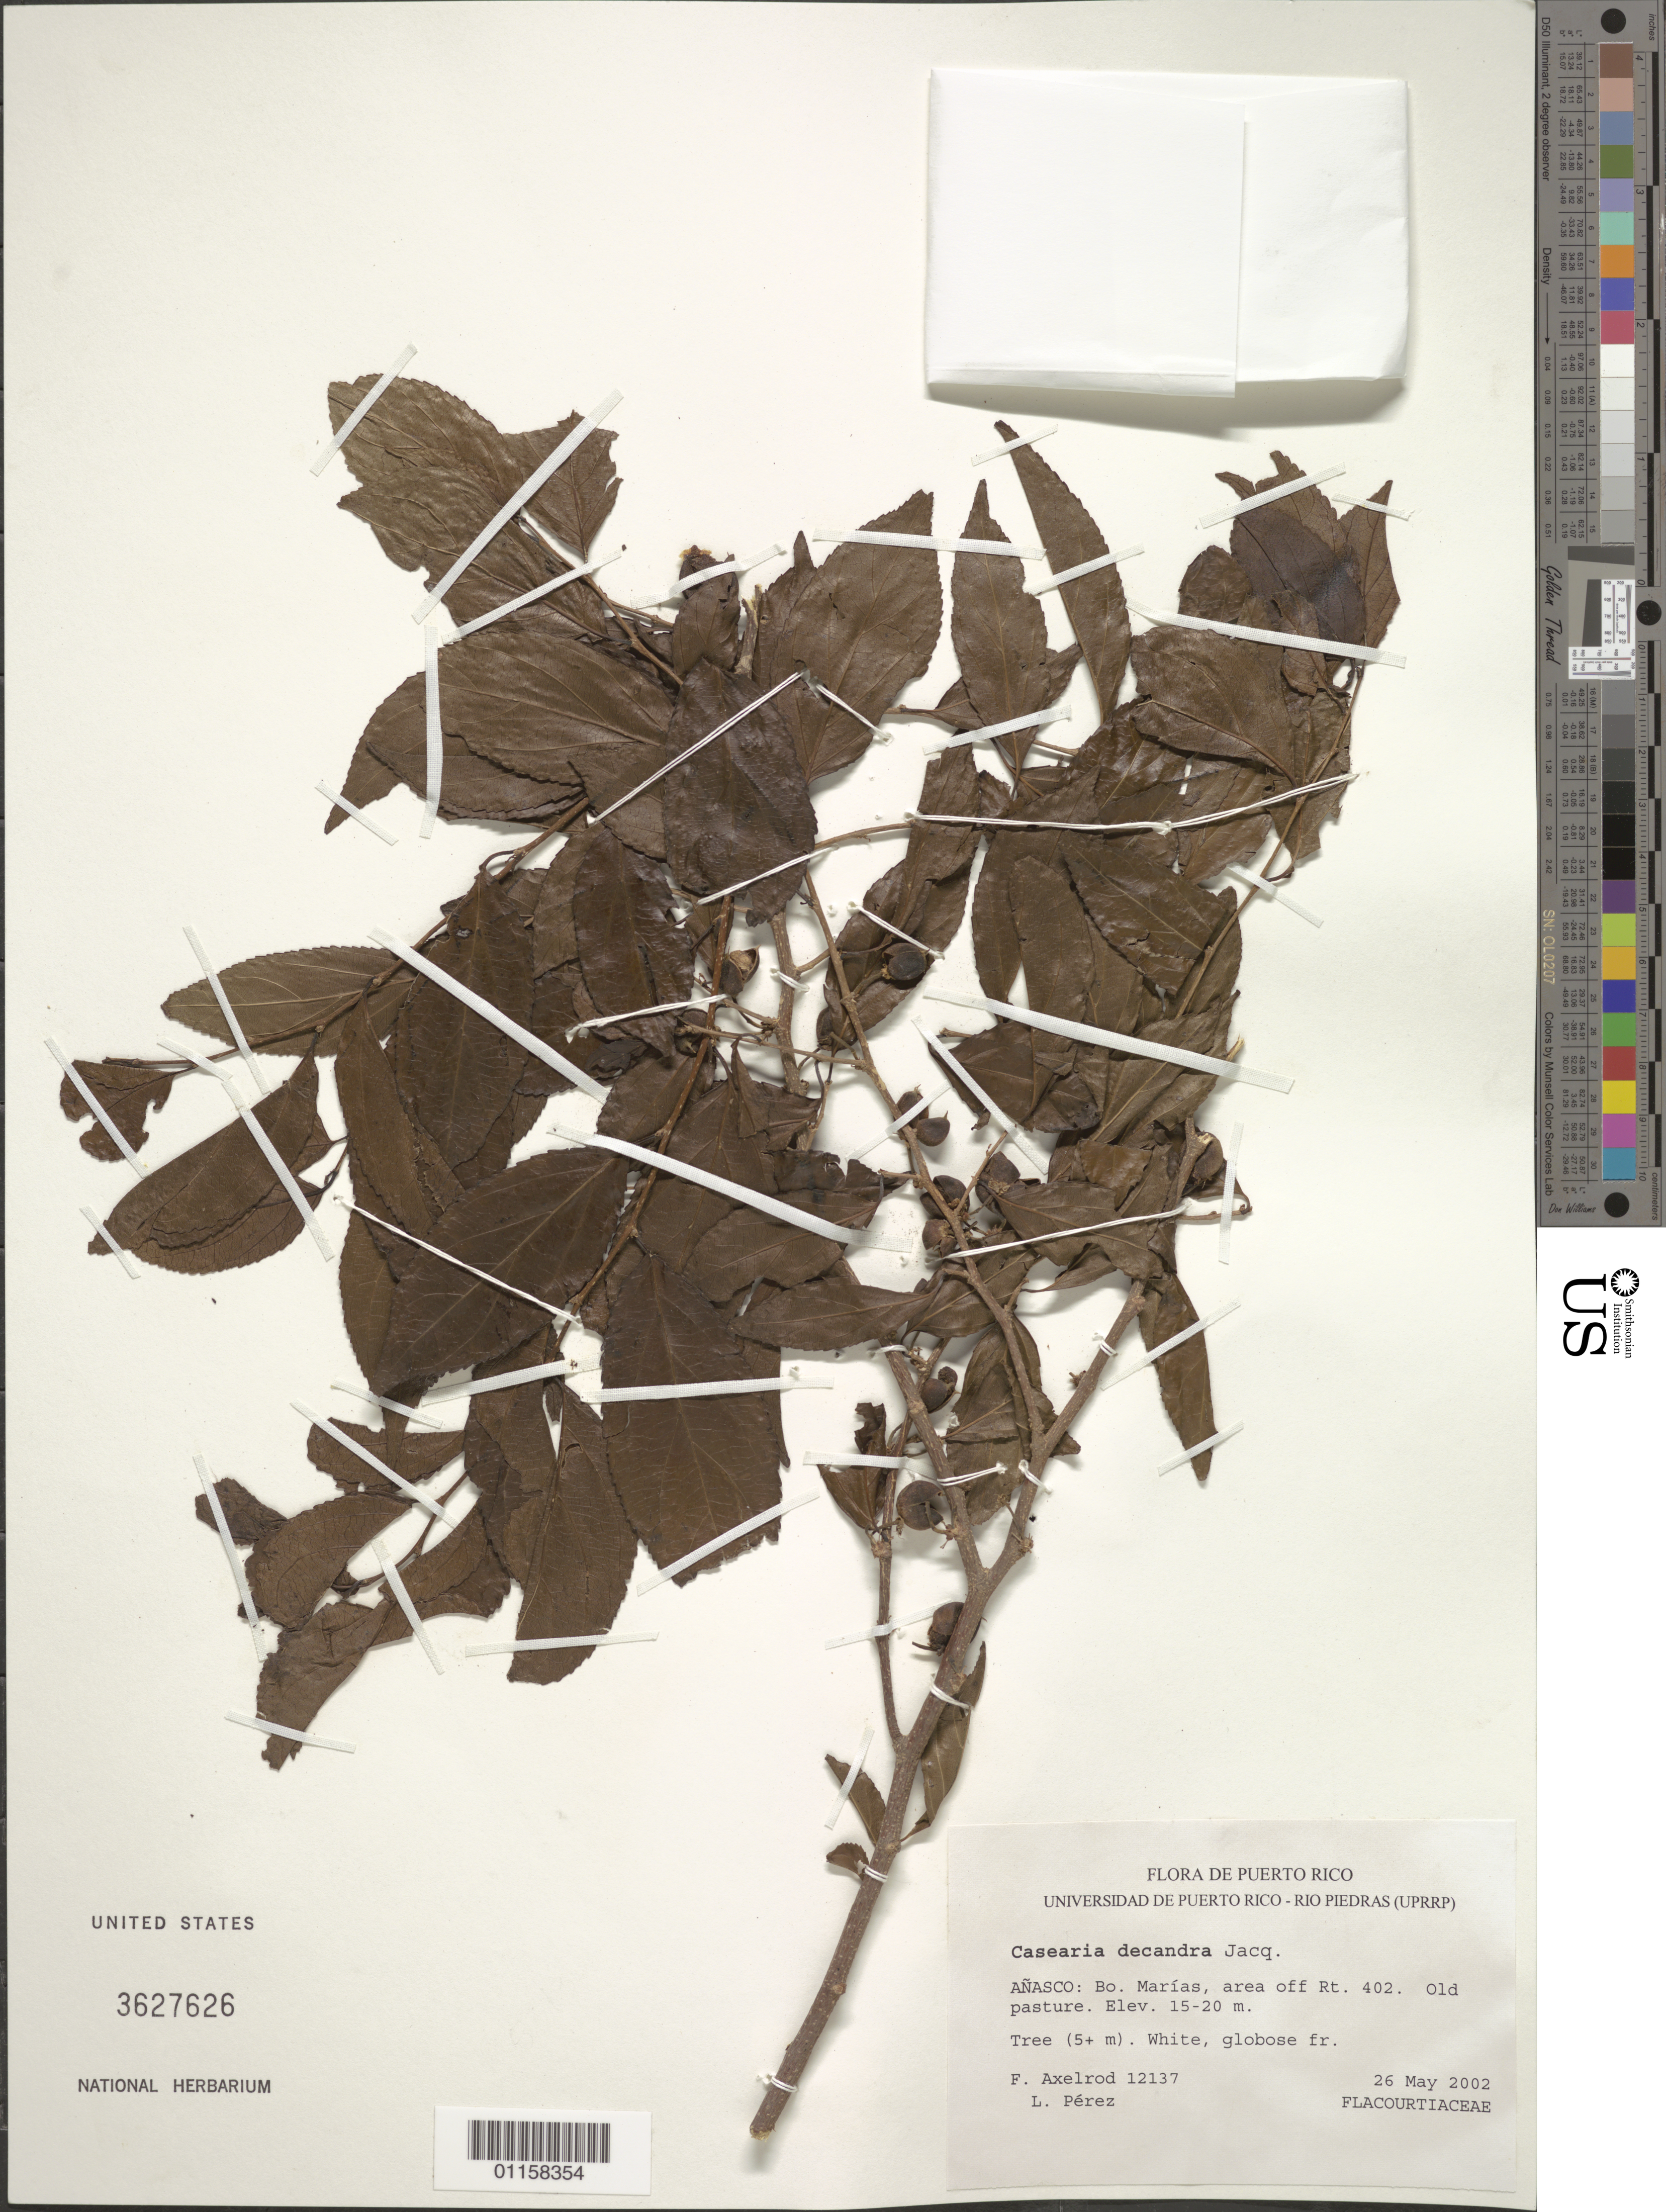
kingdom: Plantae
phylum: Tracheophyta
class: Magnoliopsida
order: Malpighiales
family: Salicaceae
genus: Casearia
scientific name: Casearia decandra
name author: Jacq.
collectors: F. S. Axelrod & L. Pérez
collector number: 12137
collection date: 2002-05-26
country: Puerto Rico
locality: Añasco. Bo. Marías, area off Rt. 402.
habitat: Old pasture.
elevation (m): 15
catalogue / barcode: US 3627626